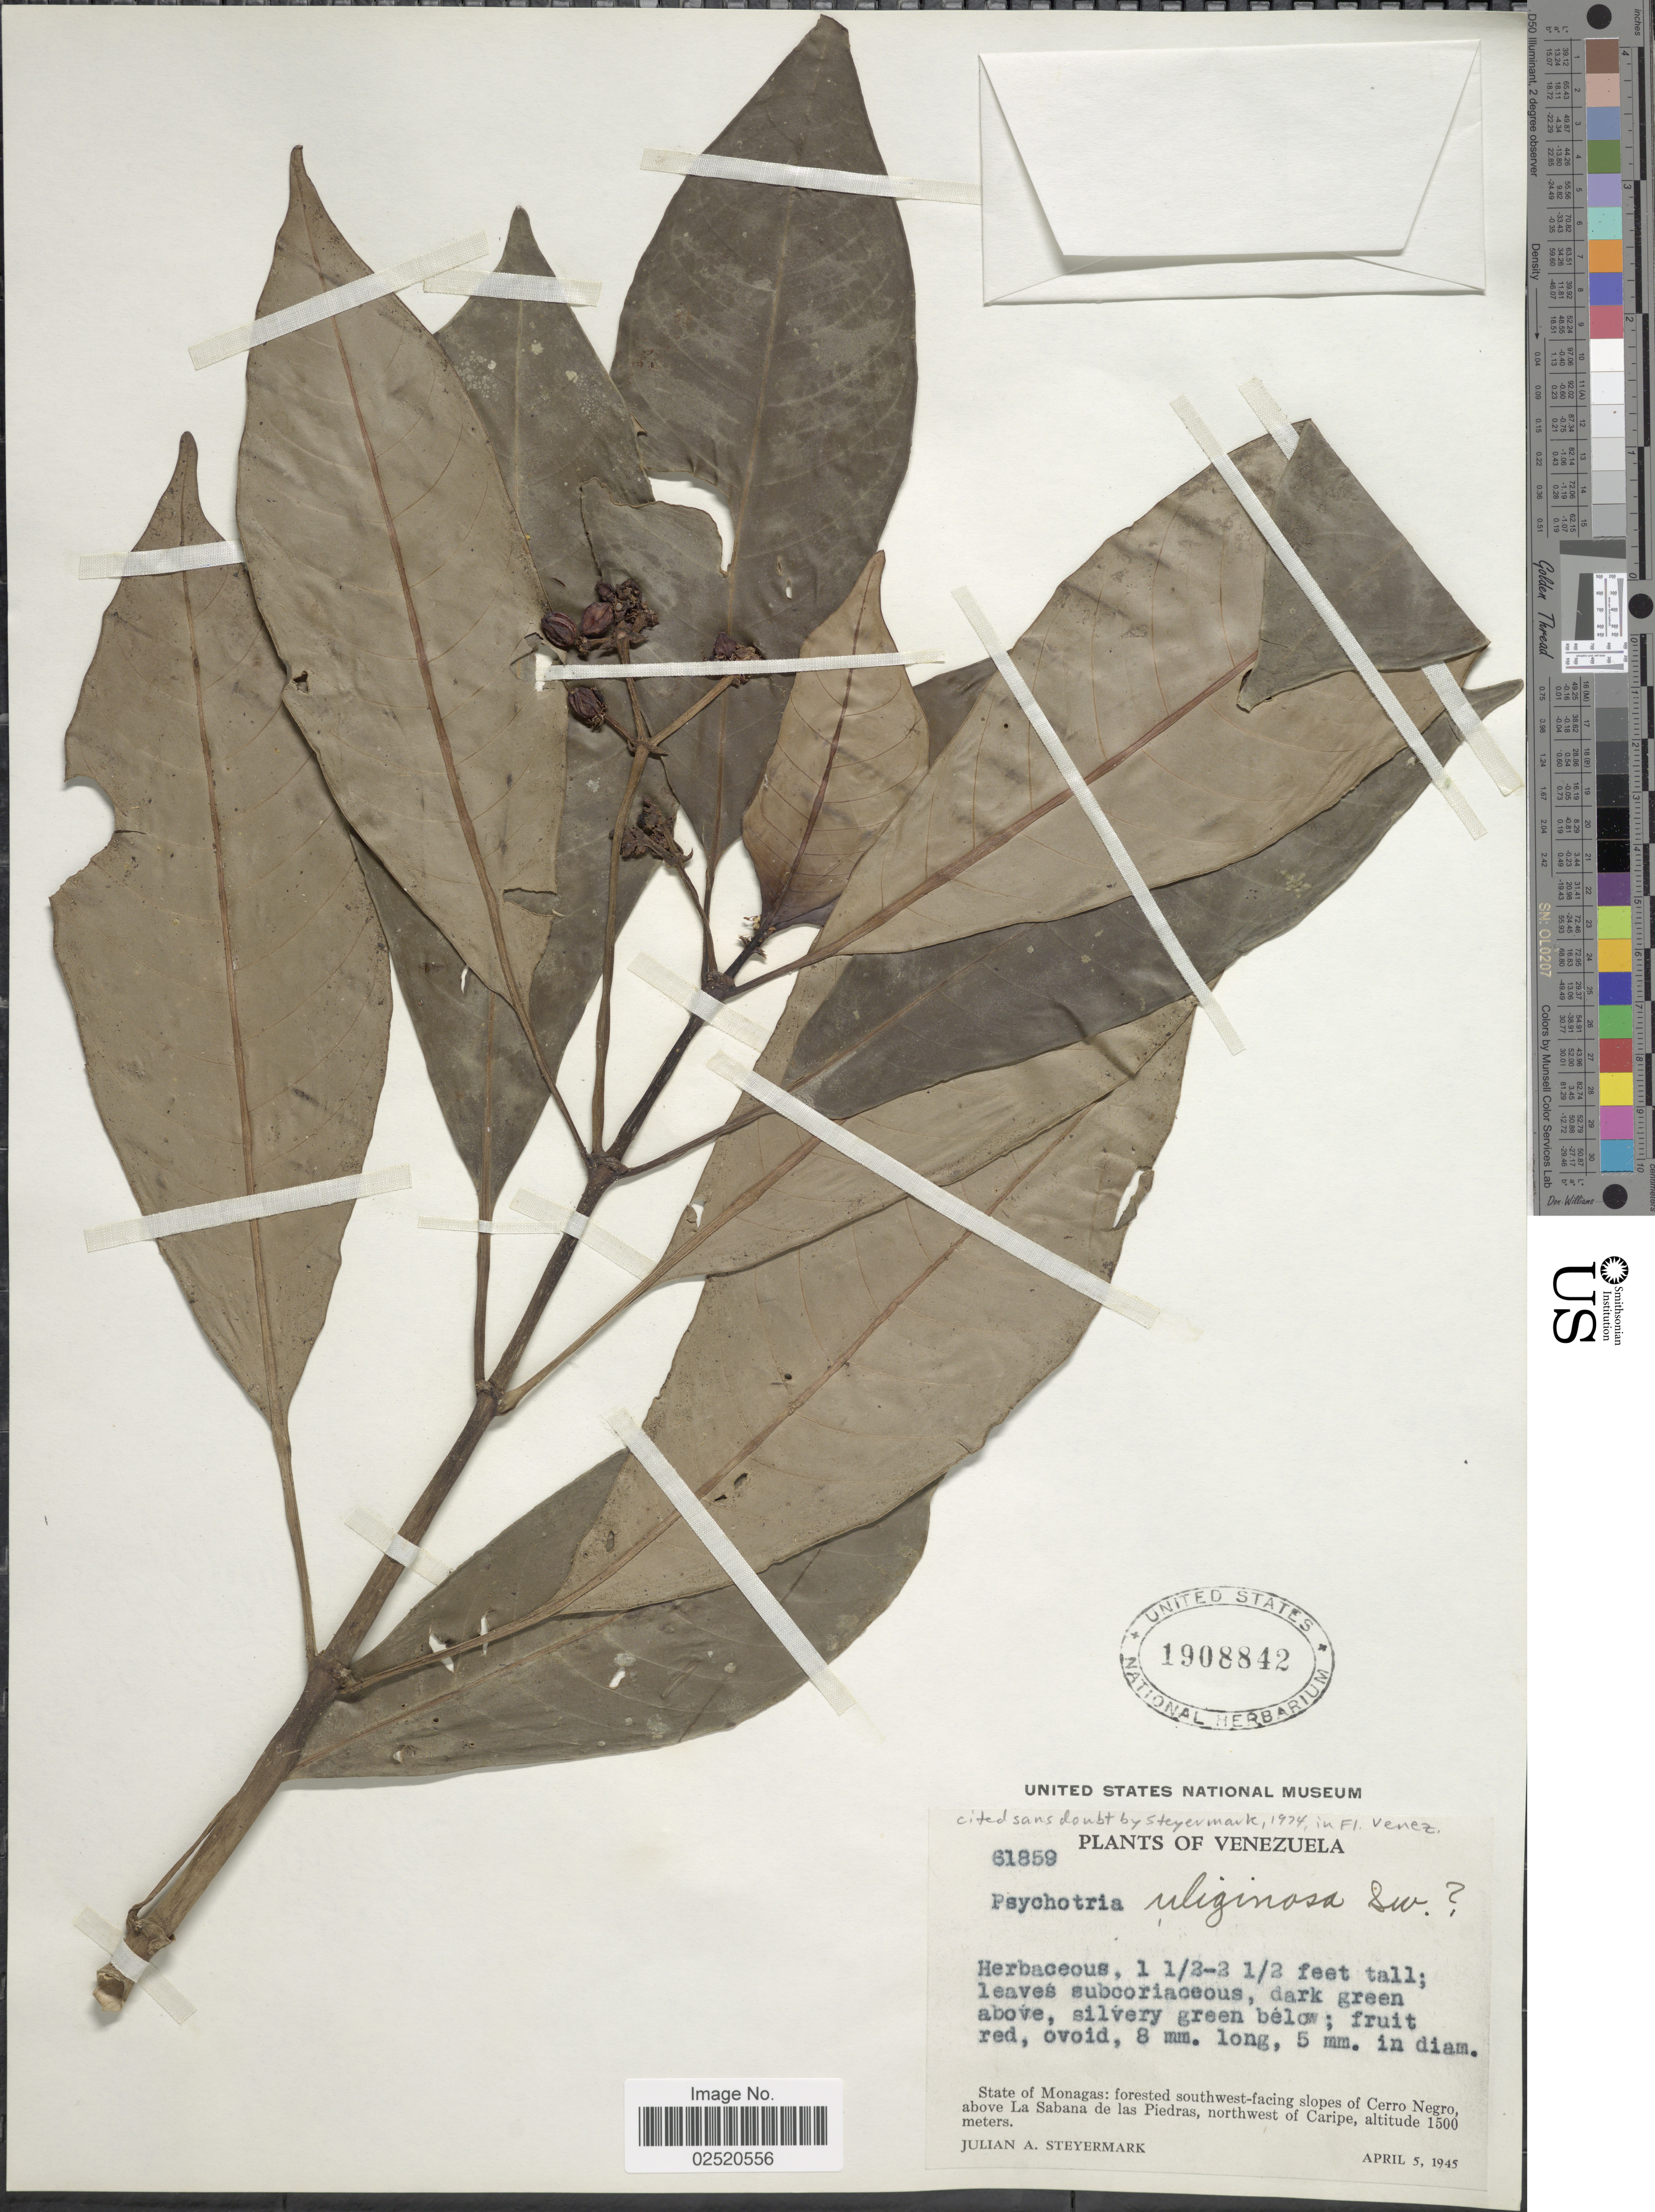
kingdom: Plantae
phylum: Tracheophyta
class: Magnoliopsida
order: Gentianales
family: Rubiaceae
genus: Psychotria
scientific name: Psychotria uliginosa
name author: Sw.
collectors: J. Steyermark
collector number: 61859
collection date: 1945-04-05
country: Venezuela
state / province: Monagas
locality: Southwest-facing slopes of Cerro Negro, above La Sabana de las Piedras, northwest of Caripe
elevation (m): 1500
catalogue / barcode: US 1908842